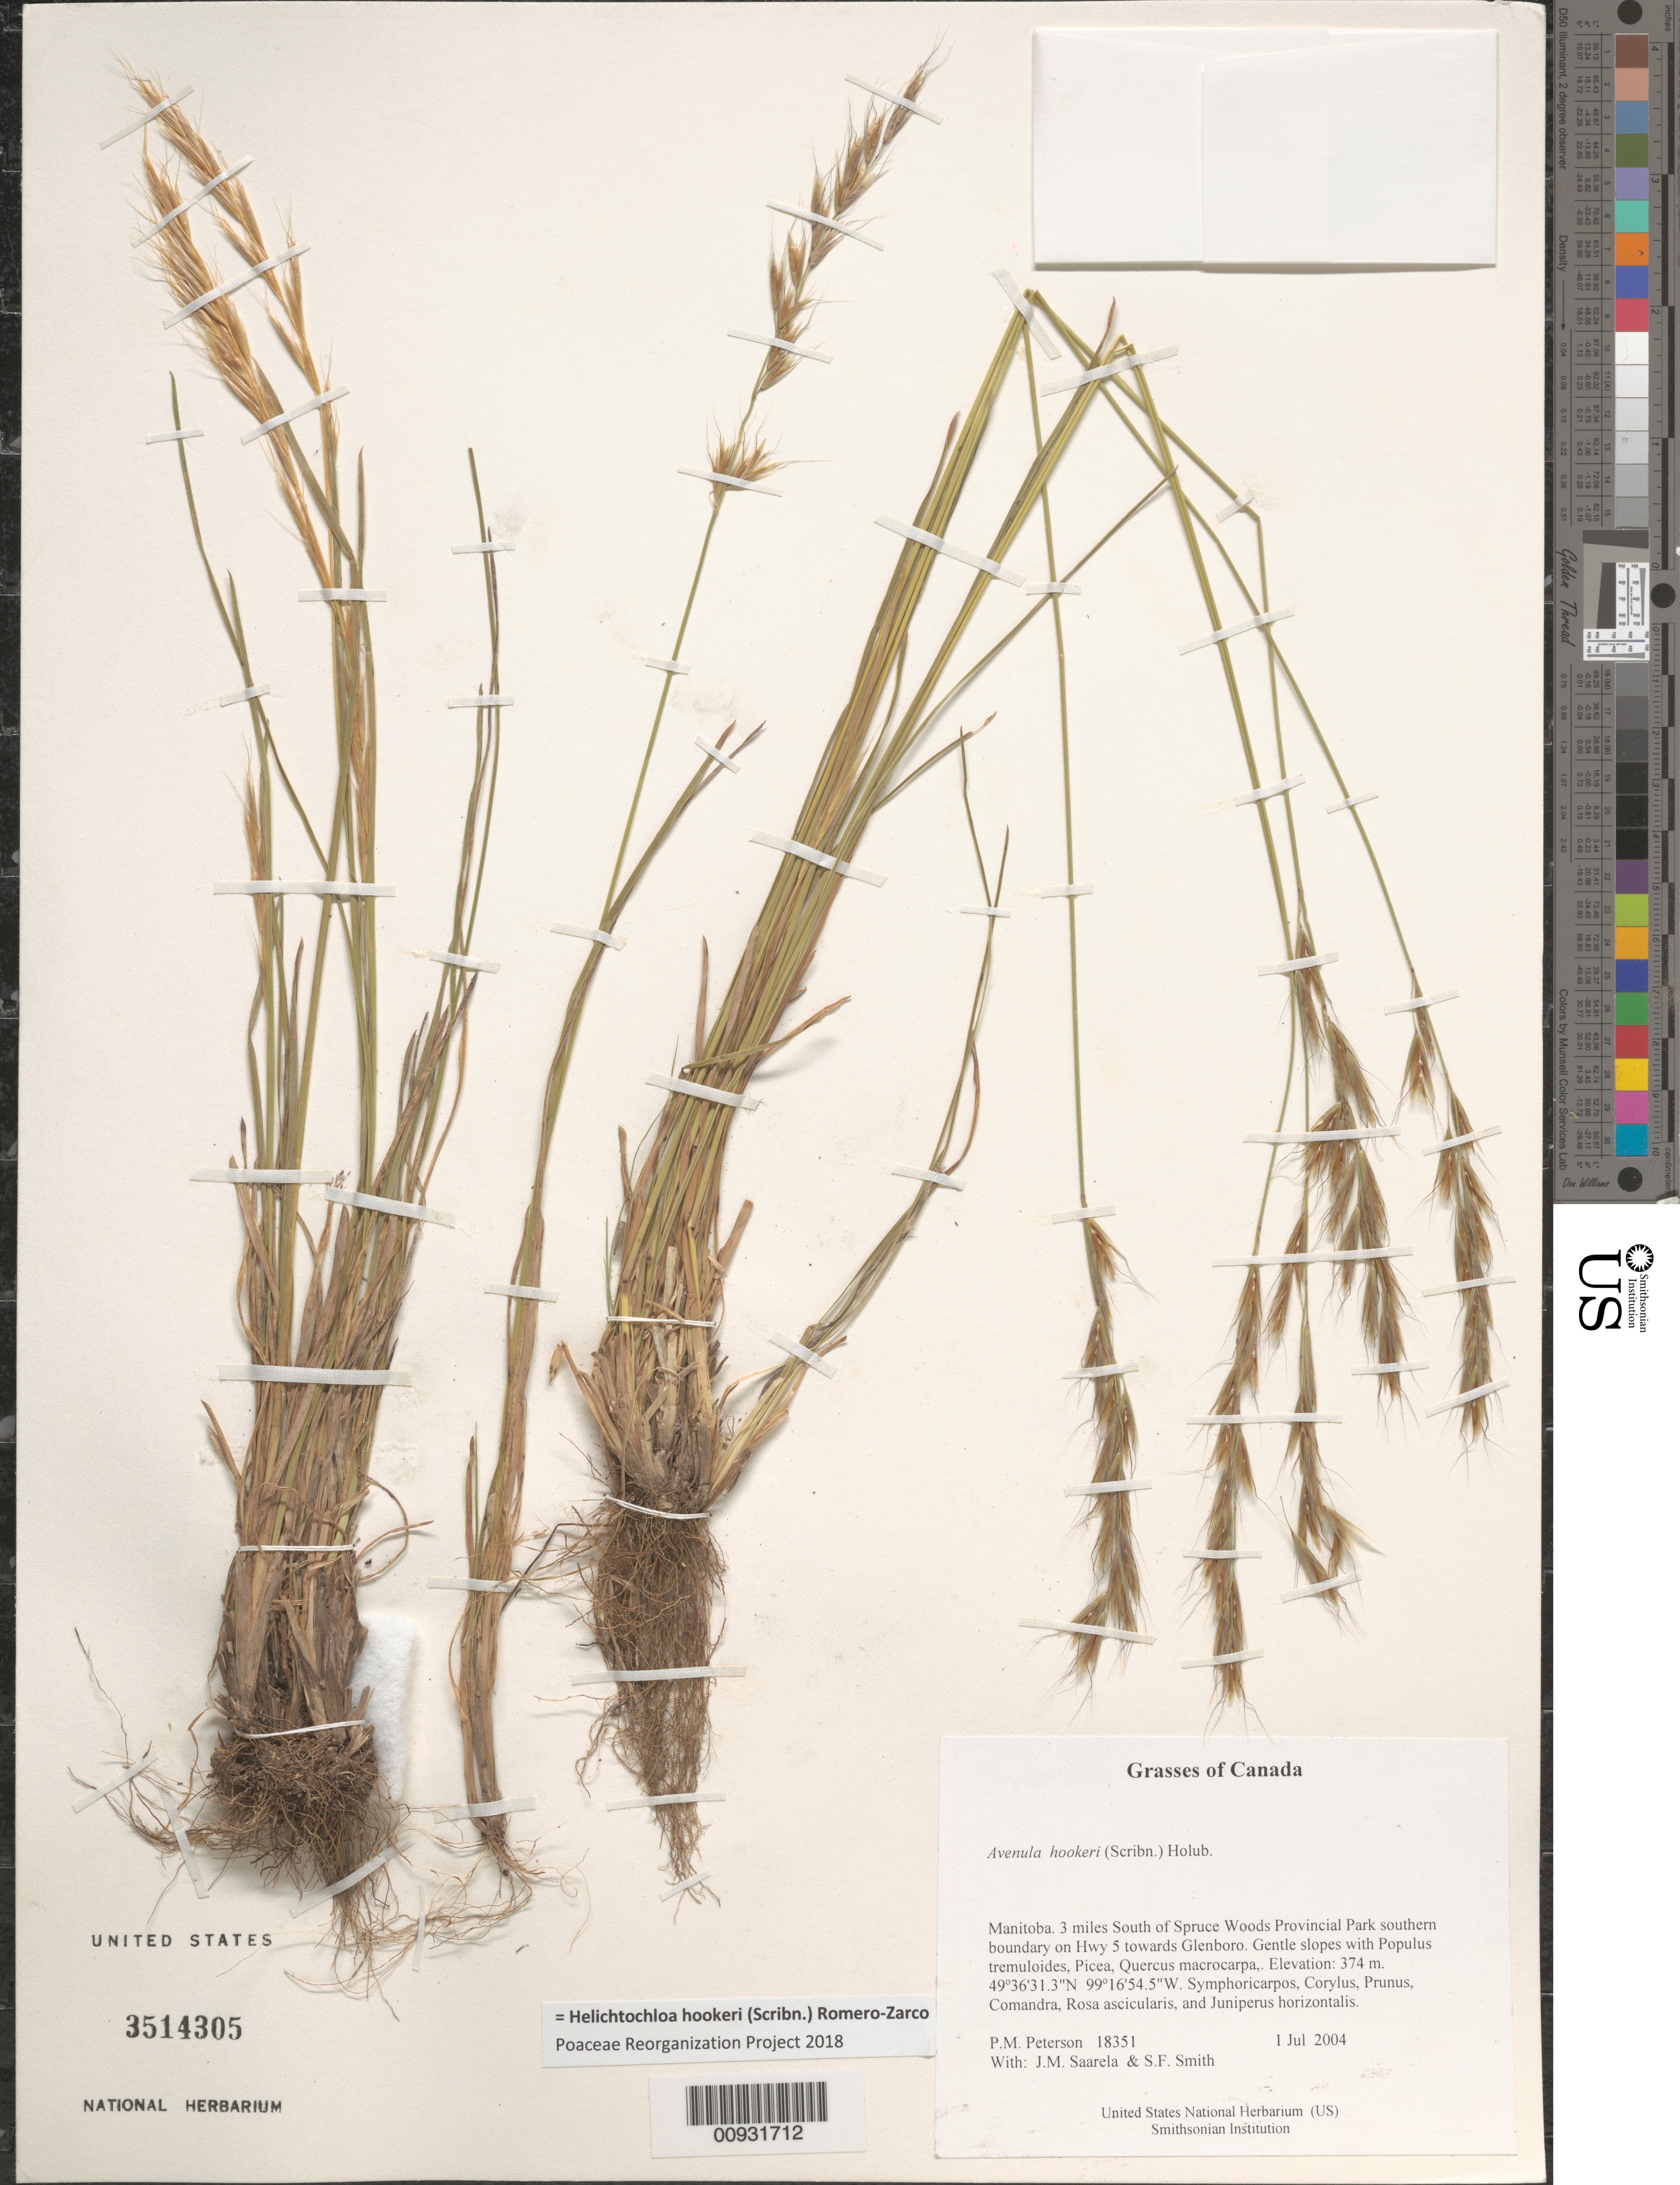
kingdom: Plantae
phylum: Tracheophyta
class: Liliopsida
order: Poales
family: Poaceae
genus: Helictochloa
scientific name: Helictochloa hookeri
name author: (Scribn.) Romero Zarco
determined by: Poaceae Reorganization Project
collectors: P. M. Peterson, J. Saarela & S.F. Smith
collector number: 18351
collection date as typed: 01 Jul 2004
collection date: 2004-07-01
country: Canada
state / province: Manitoba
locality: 3 miles South of Spruce Woods Provincial Park southern boundary on Hwy 5 towards Glenboro. Gentle slopes with Populus tremuloides, Picea, Quercus macrocarpa,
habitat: Symphoricarpos, Corylus, Prunus, Comandra, Rosa ascicularis, and Juniperus horizontalis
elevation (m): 374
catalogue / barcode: US 3514305